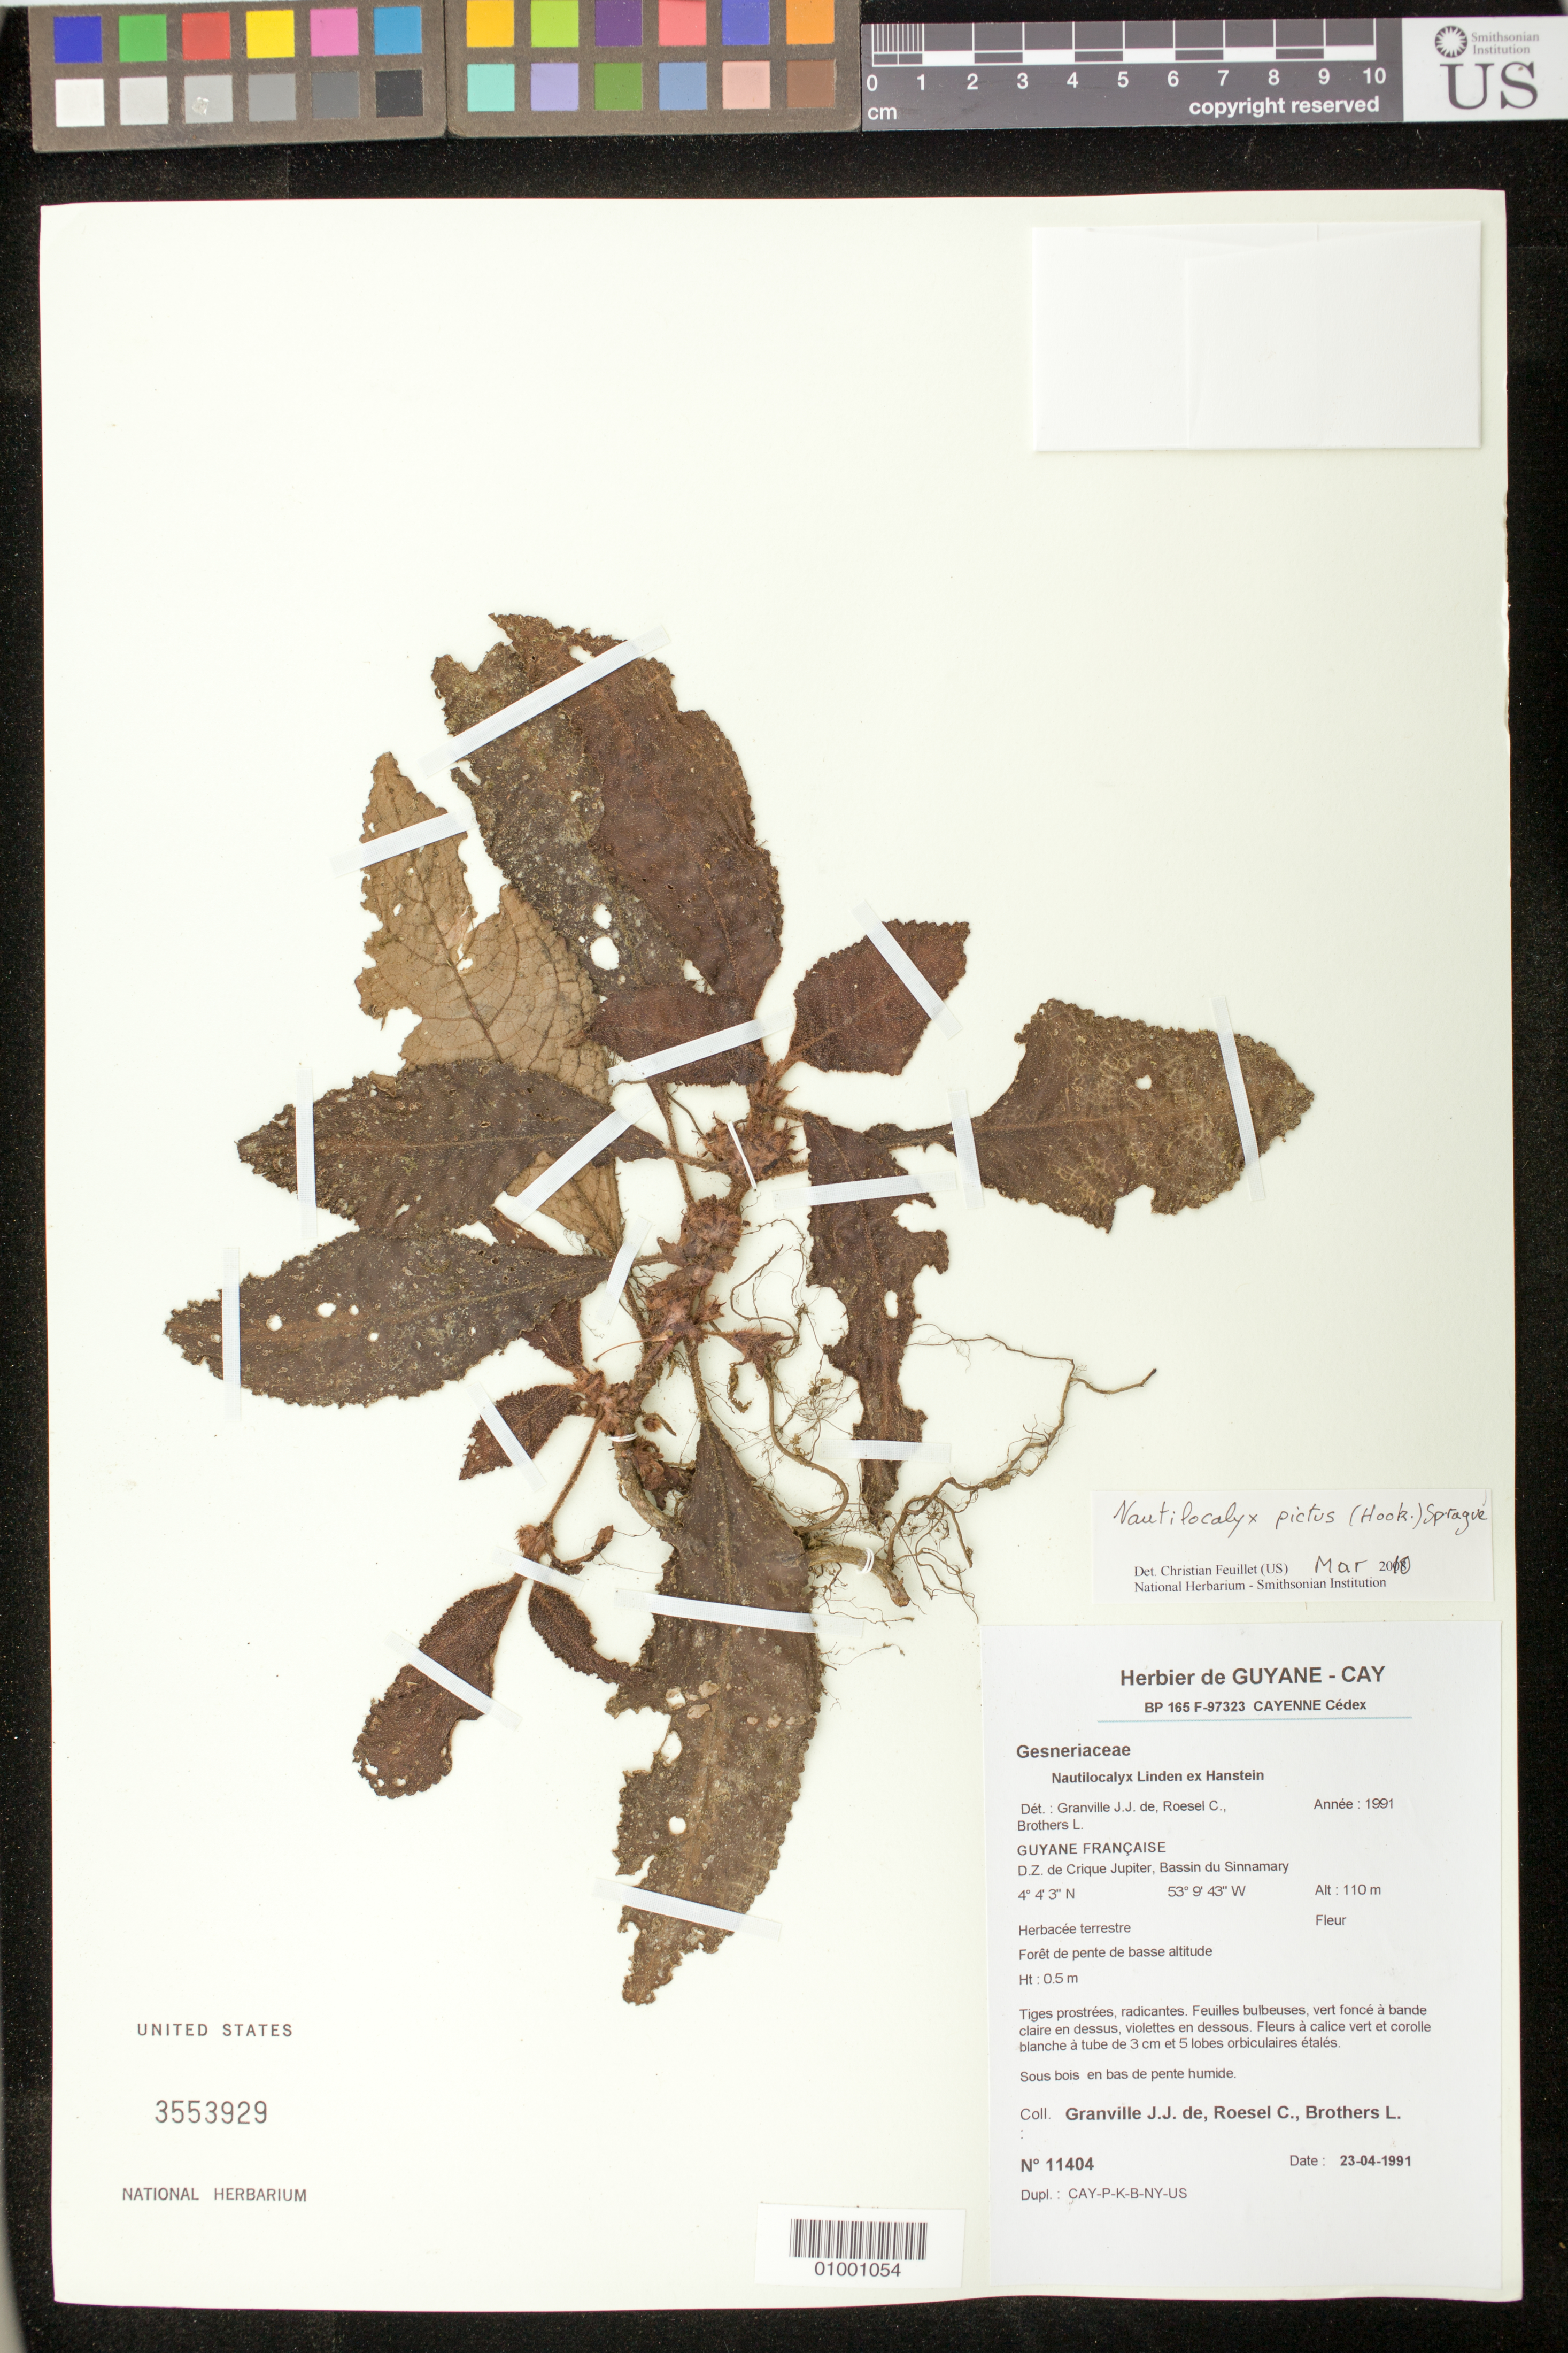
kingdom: Plantae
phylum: Tracheophyta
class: Magnoliopsida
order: Lamiales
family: Gesneriaceae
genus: Nautilocalyx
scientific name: Nautilocalyx pictus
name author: (Hook.) Sprague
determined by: Feuillet, C.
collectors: J.-J. de Granville, C. S. Roesel & L. E. Brothers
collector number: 11404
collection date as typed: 23 Apr 1991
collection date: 1991-04-23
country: French Guiana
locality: D.Z. de Crique Jupiter, Bassin du Sinnamary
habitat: Forêt de pente de basse altitude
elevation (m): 110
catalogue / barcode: US 3553929